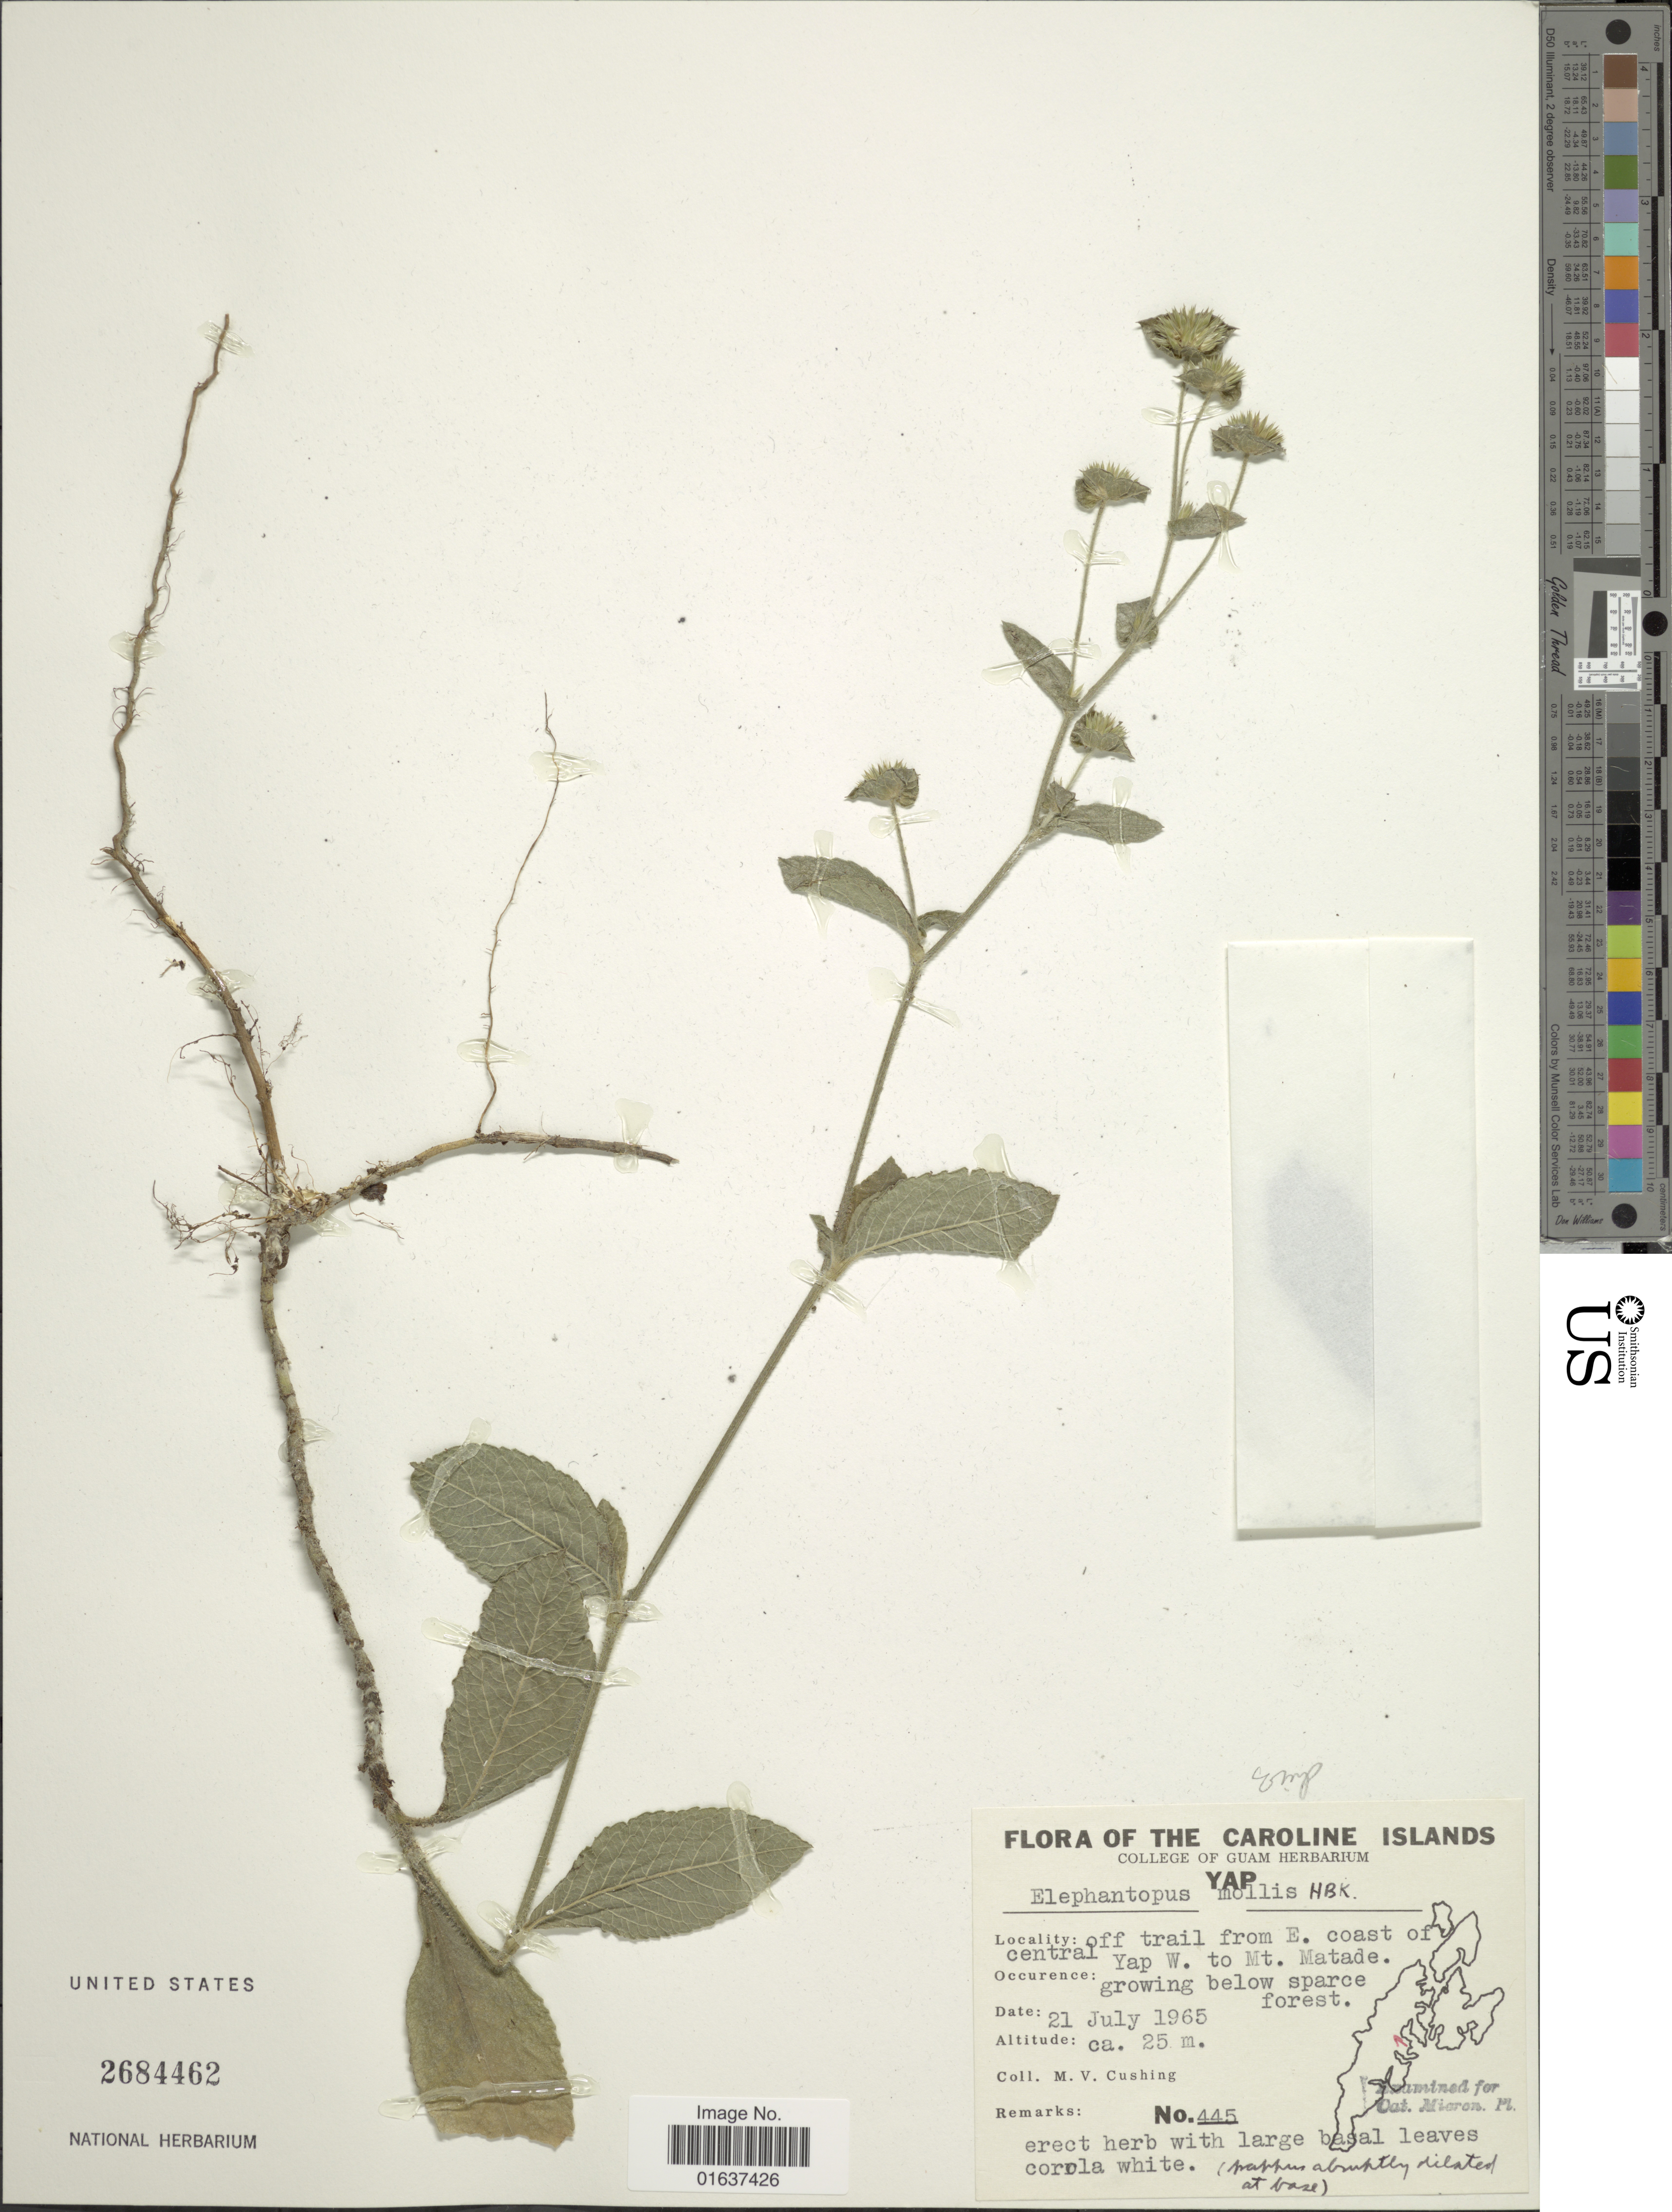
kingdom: Plantae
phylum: Tracheophyta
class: Magnoliopsida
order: Asterales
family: Asteraceae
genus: Elephantopus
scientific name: Elephantopus mollis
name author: Kunth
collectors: M. V. Cushing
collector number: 445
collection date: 1965-07-21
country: Micronesia, Federated States of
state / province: Yap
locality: Caroline Islands, off trail from E. coast of central Yap W. to Mt. Matade, growing below sparce forest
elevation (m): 25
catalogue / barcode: US 2684462